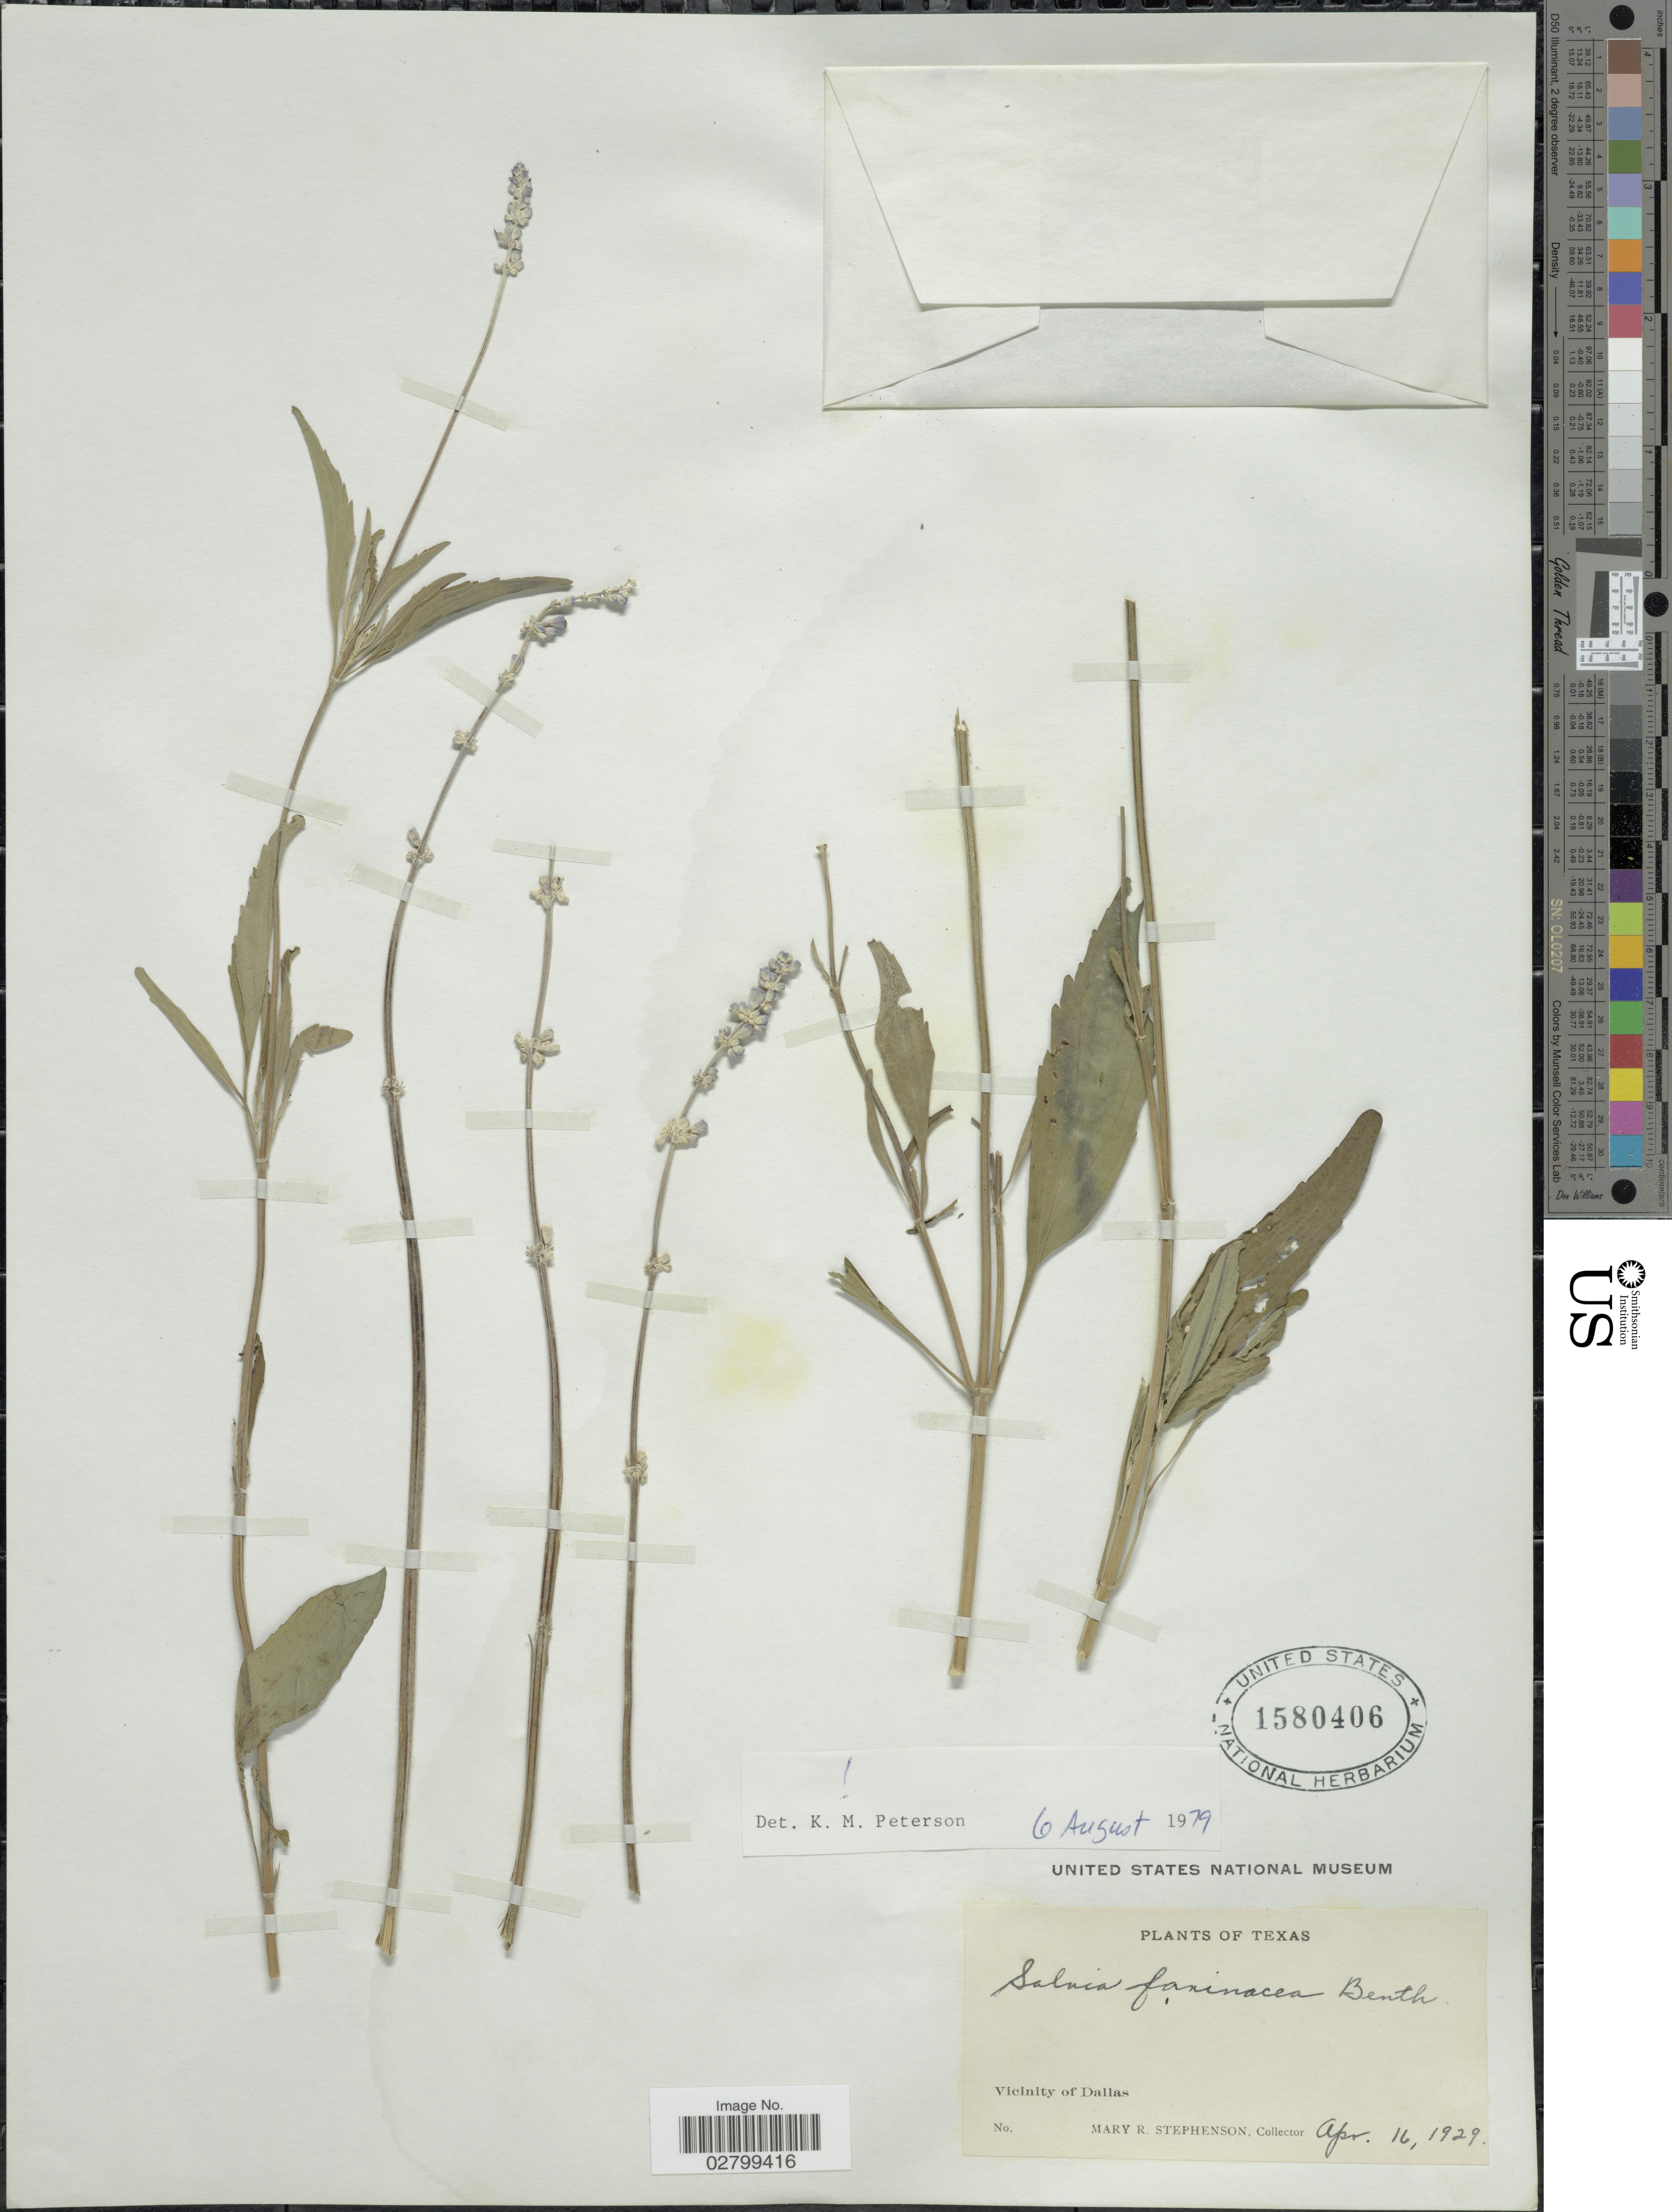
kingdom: Plantae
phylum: Tracheophyta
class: Magnoliopsida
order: Lamiales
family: Lamiaceae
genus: Salvia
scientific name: Salvia farinacea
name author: Benth.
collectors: M. Stephenson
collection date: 1929-04-16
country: United States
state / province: Texas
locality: Vicinity of Dallas.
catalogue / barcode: US 1580406